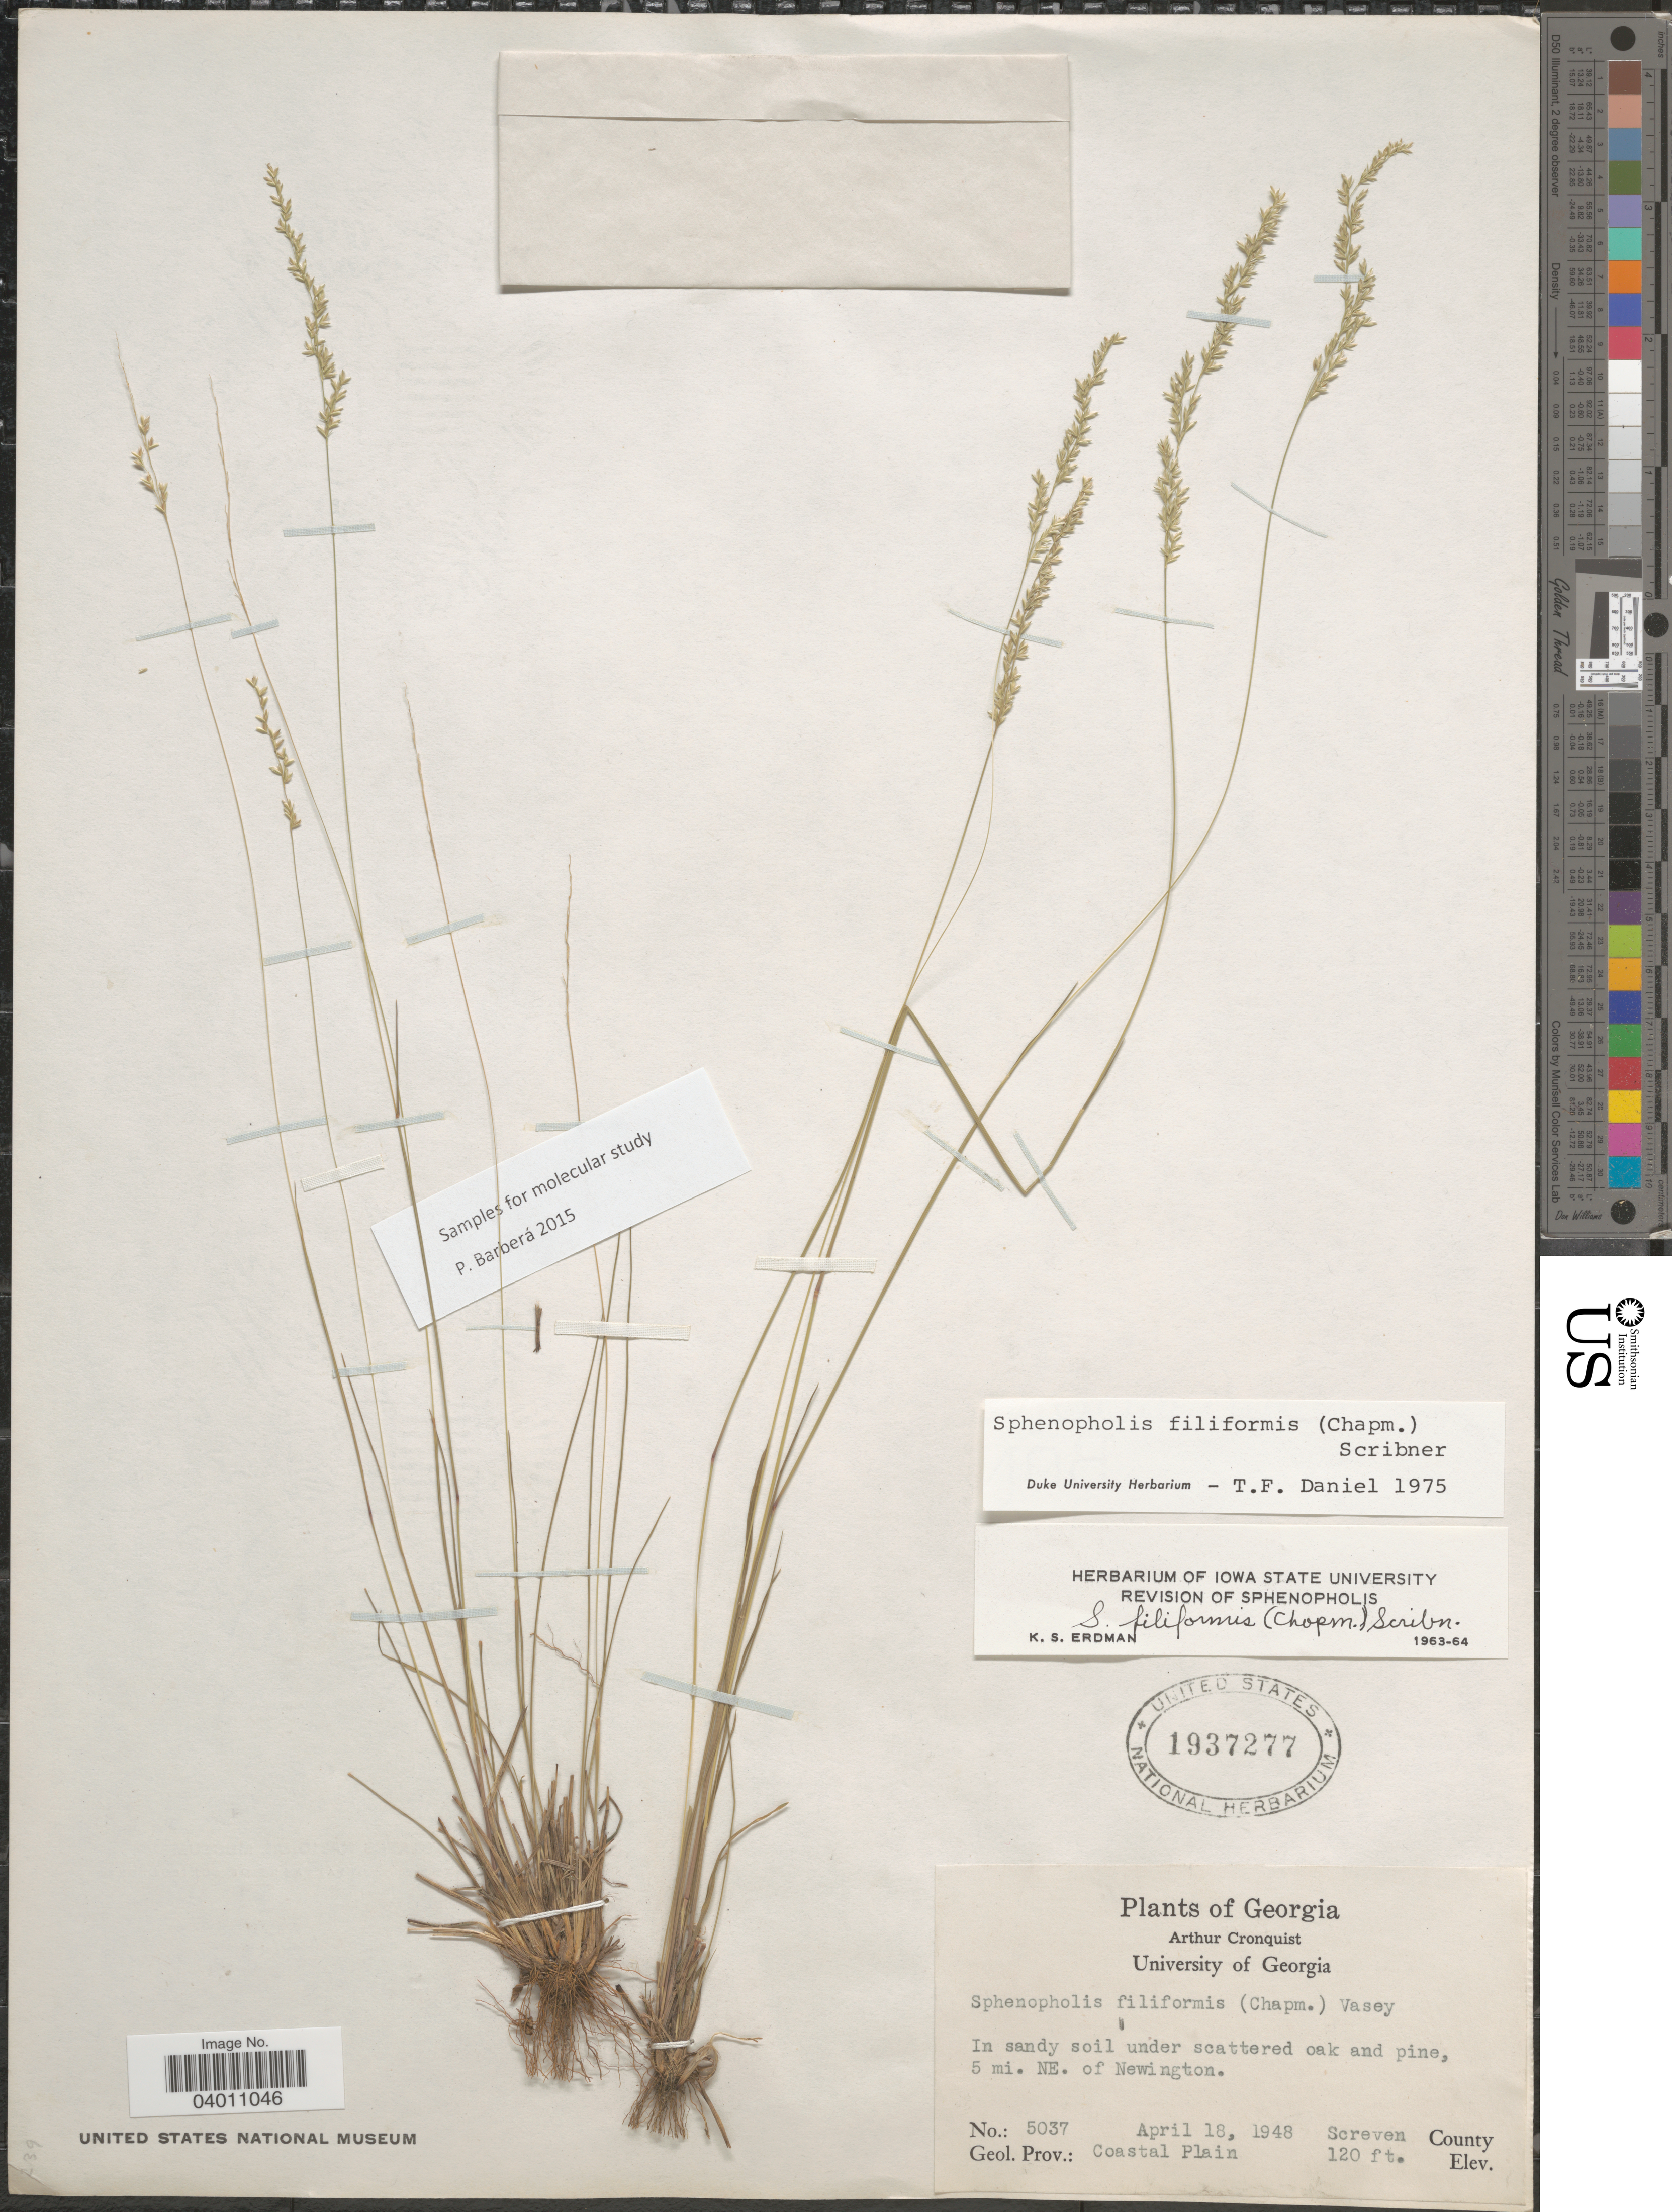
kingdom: Plantae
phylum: Tracheophyta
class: Liliopsida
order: Poales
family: Poaceae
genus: Sphenopholis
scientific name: Sphenopholis filiformis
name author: (Chapm.) Scribn.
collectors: A. J. Cronquist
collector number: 5037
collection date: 1948-04-18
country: United States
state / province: Georgia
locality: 5 mi. NE. of Newington. Screven County. Geol. Prov.: Coastal Plain.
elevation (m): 37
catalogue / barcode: US 1937277